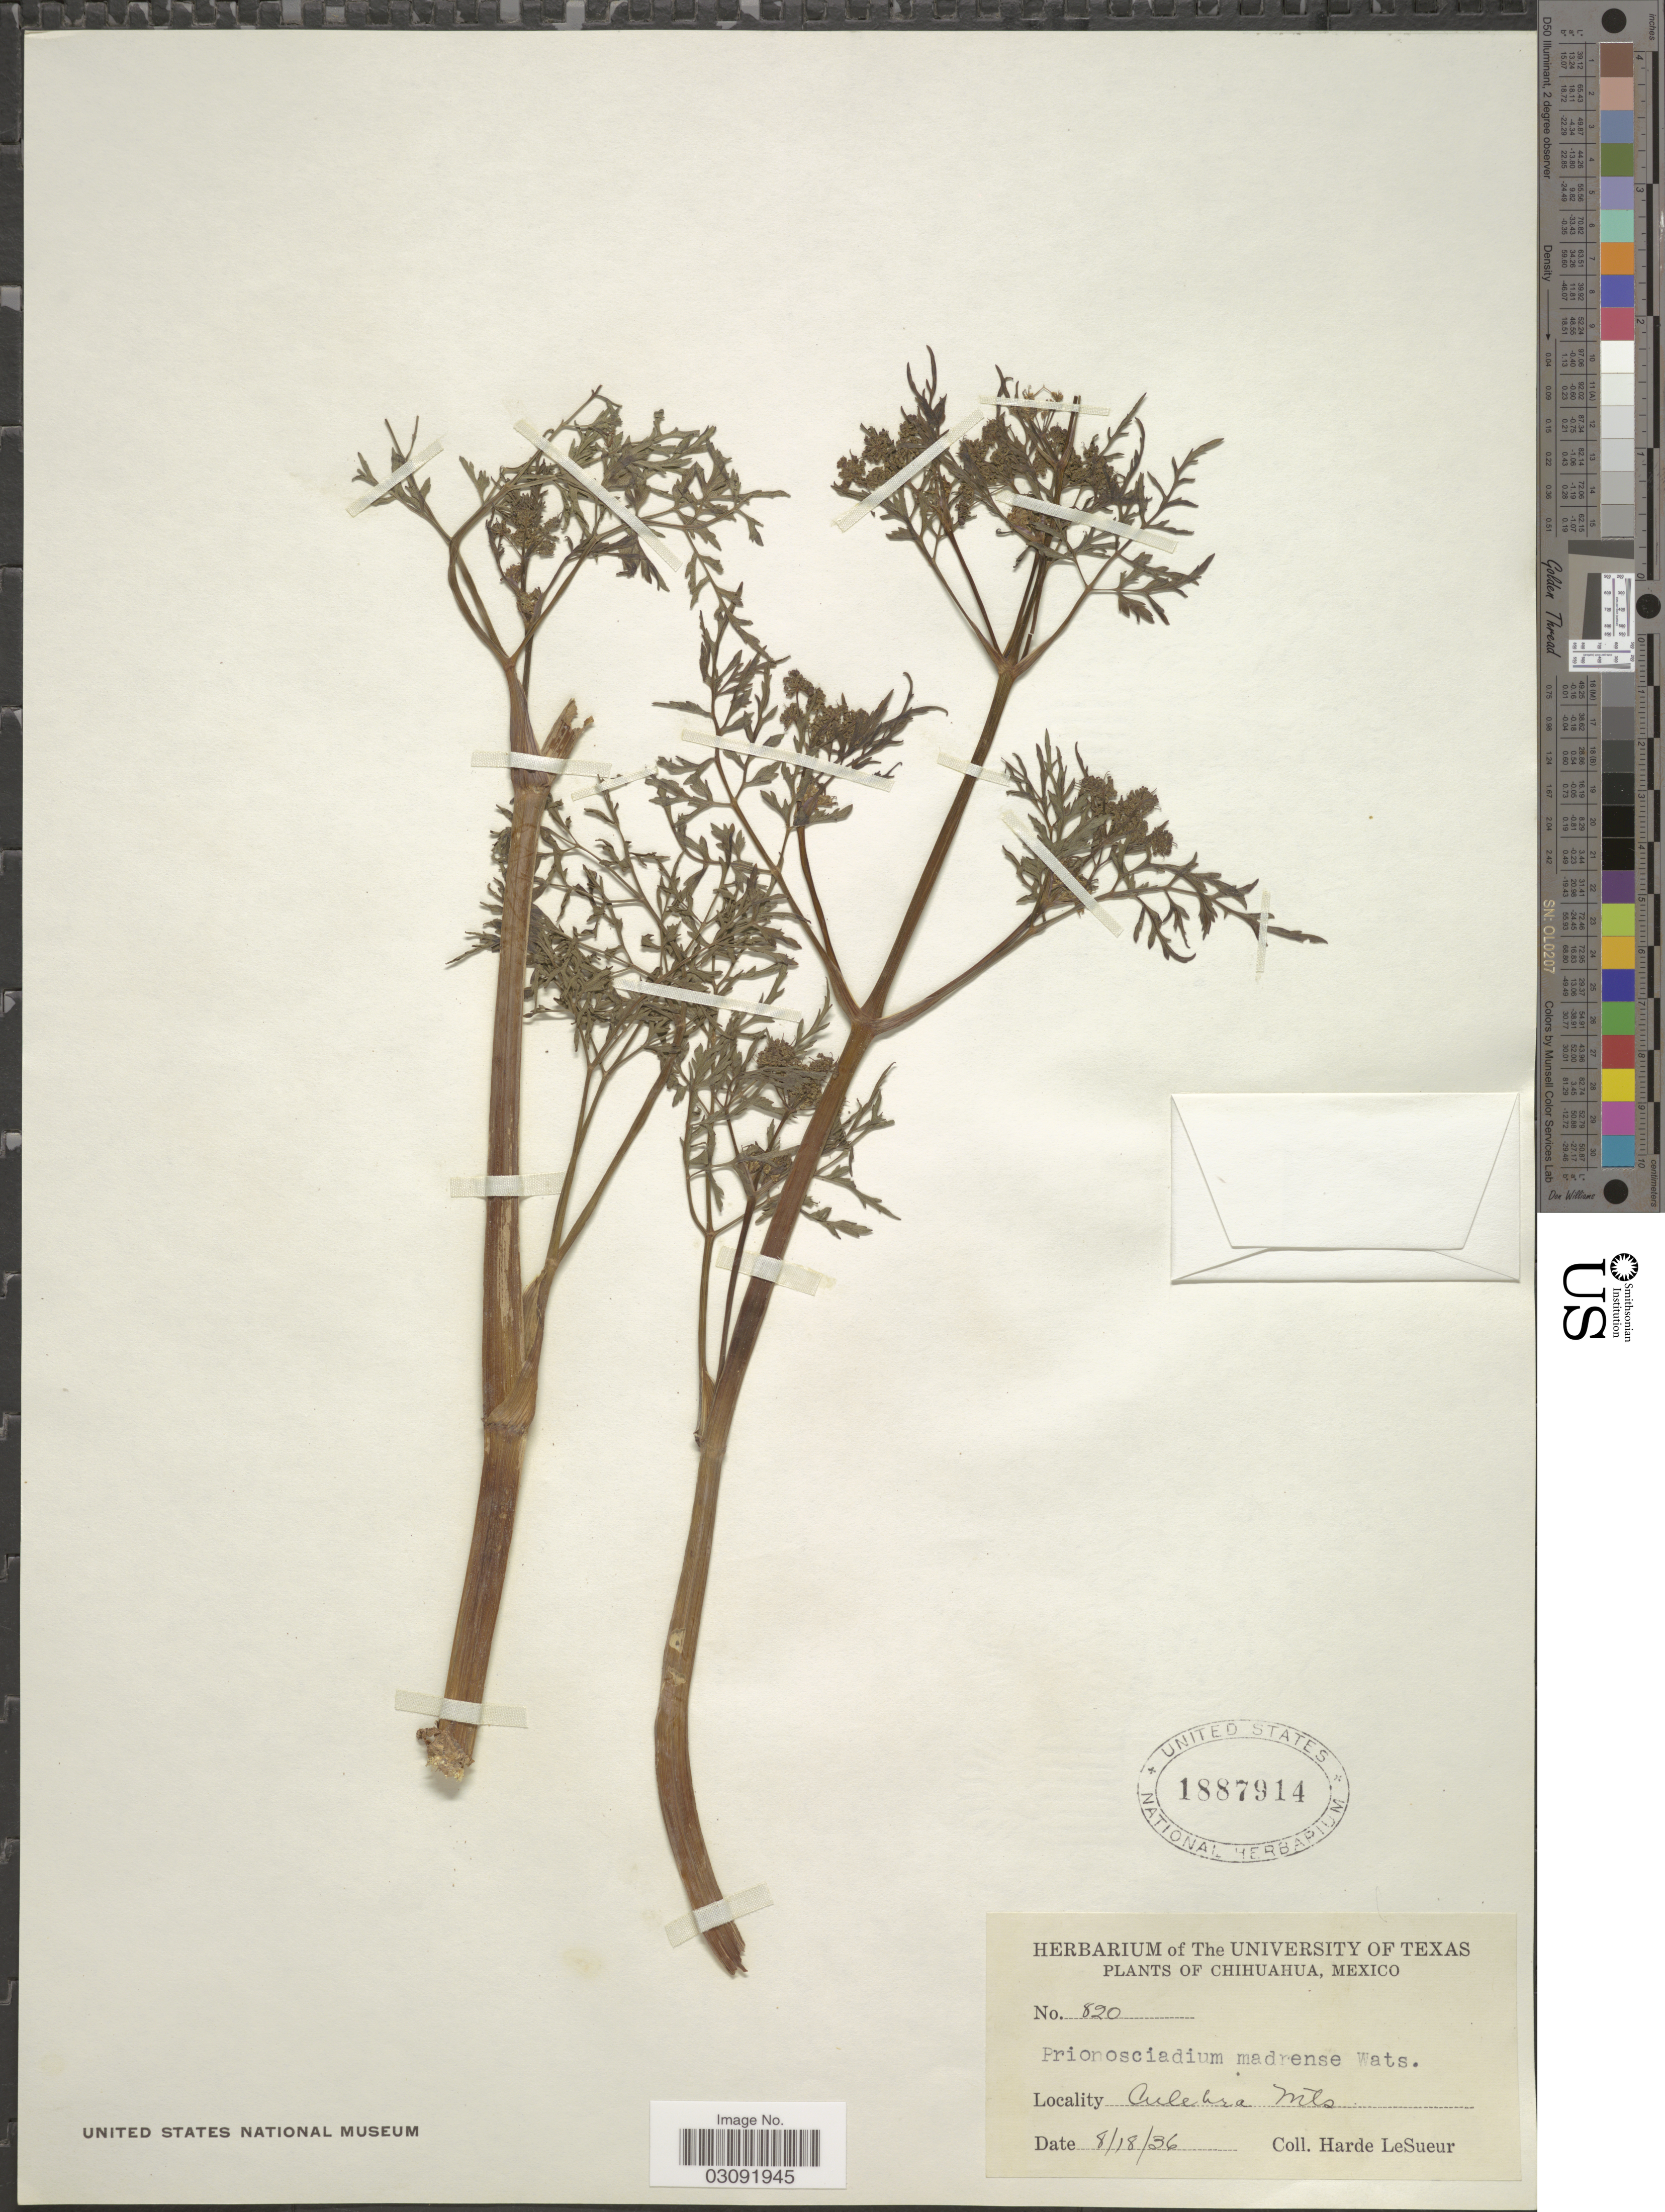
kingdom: Plantae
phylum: Tracheophyta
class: Magnoliopsida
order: Apiales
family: Apiaceae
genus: Prionosciadium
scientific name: Prionosciadium madrense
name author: S. Watson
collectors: H. LeSueur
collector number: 820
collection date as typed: Transcribed d/m/y: 18/8/36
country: Mexico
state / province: Chihuahua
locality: Culebra Mts.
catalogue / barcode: US 1887914